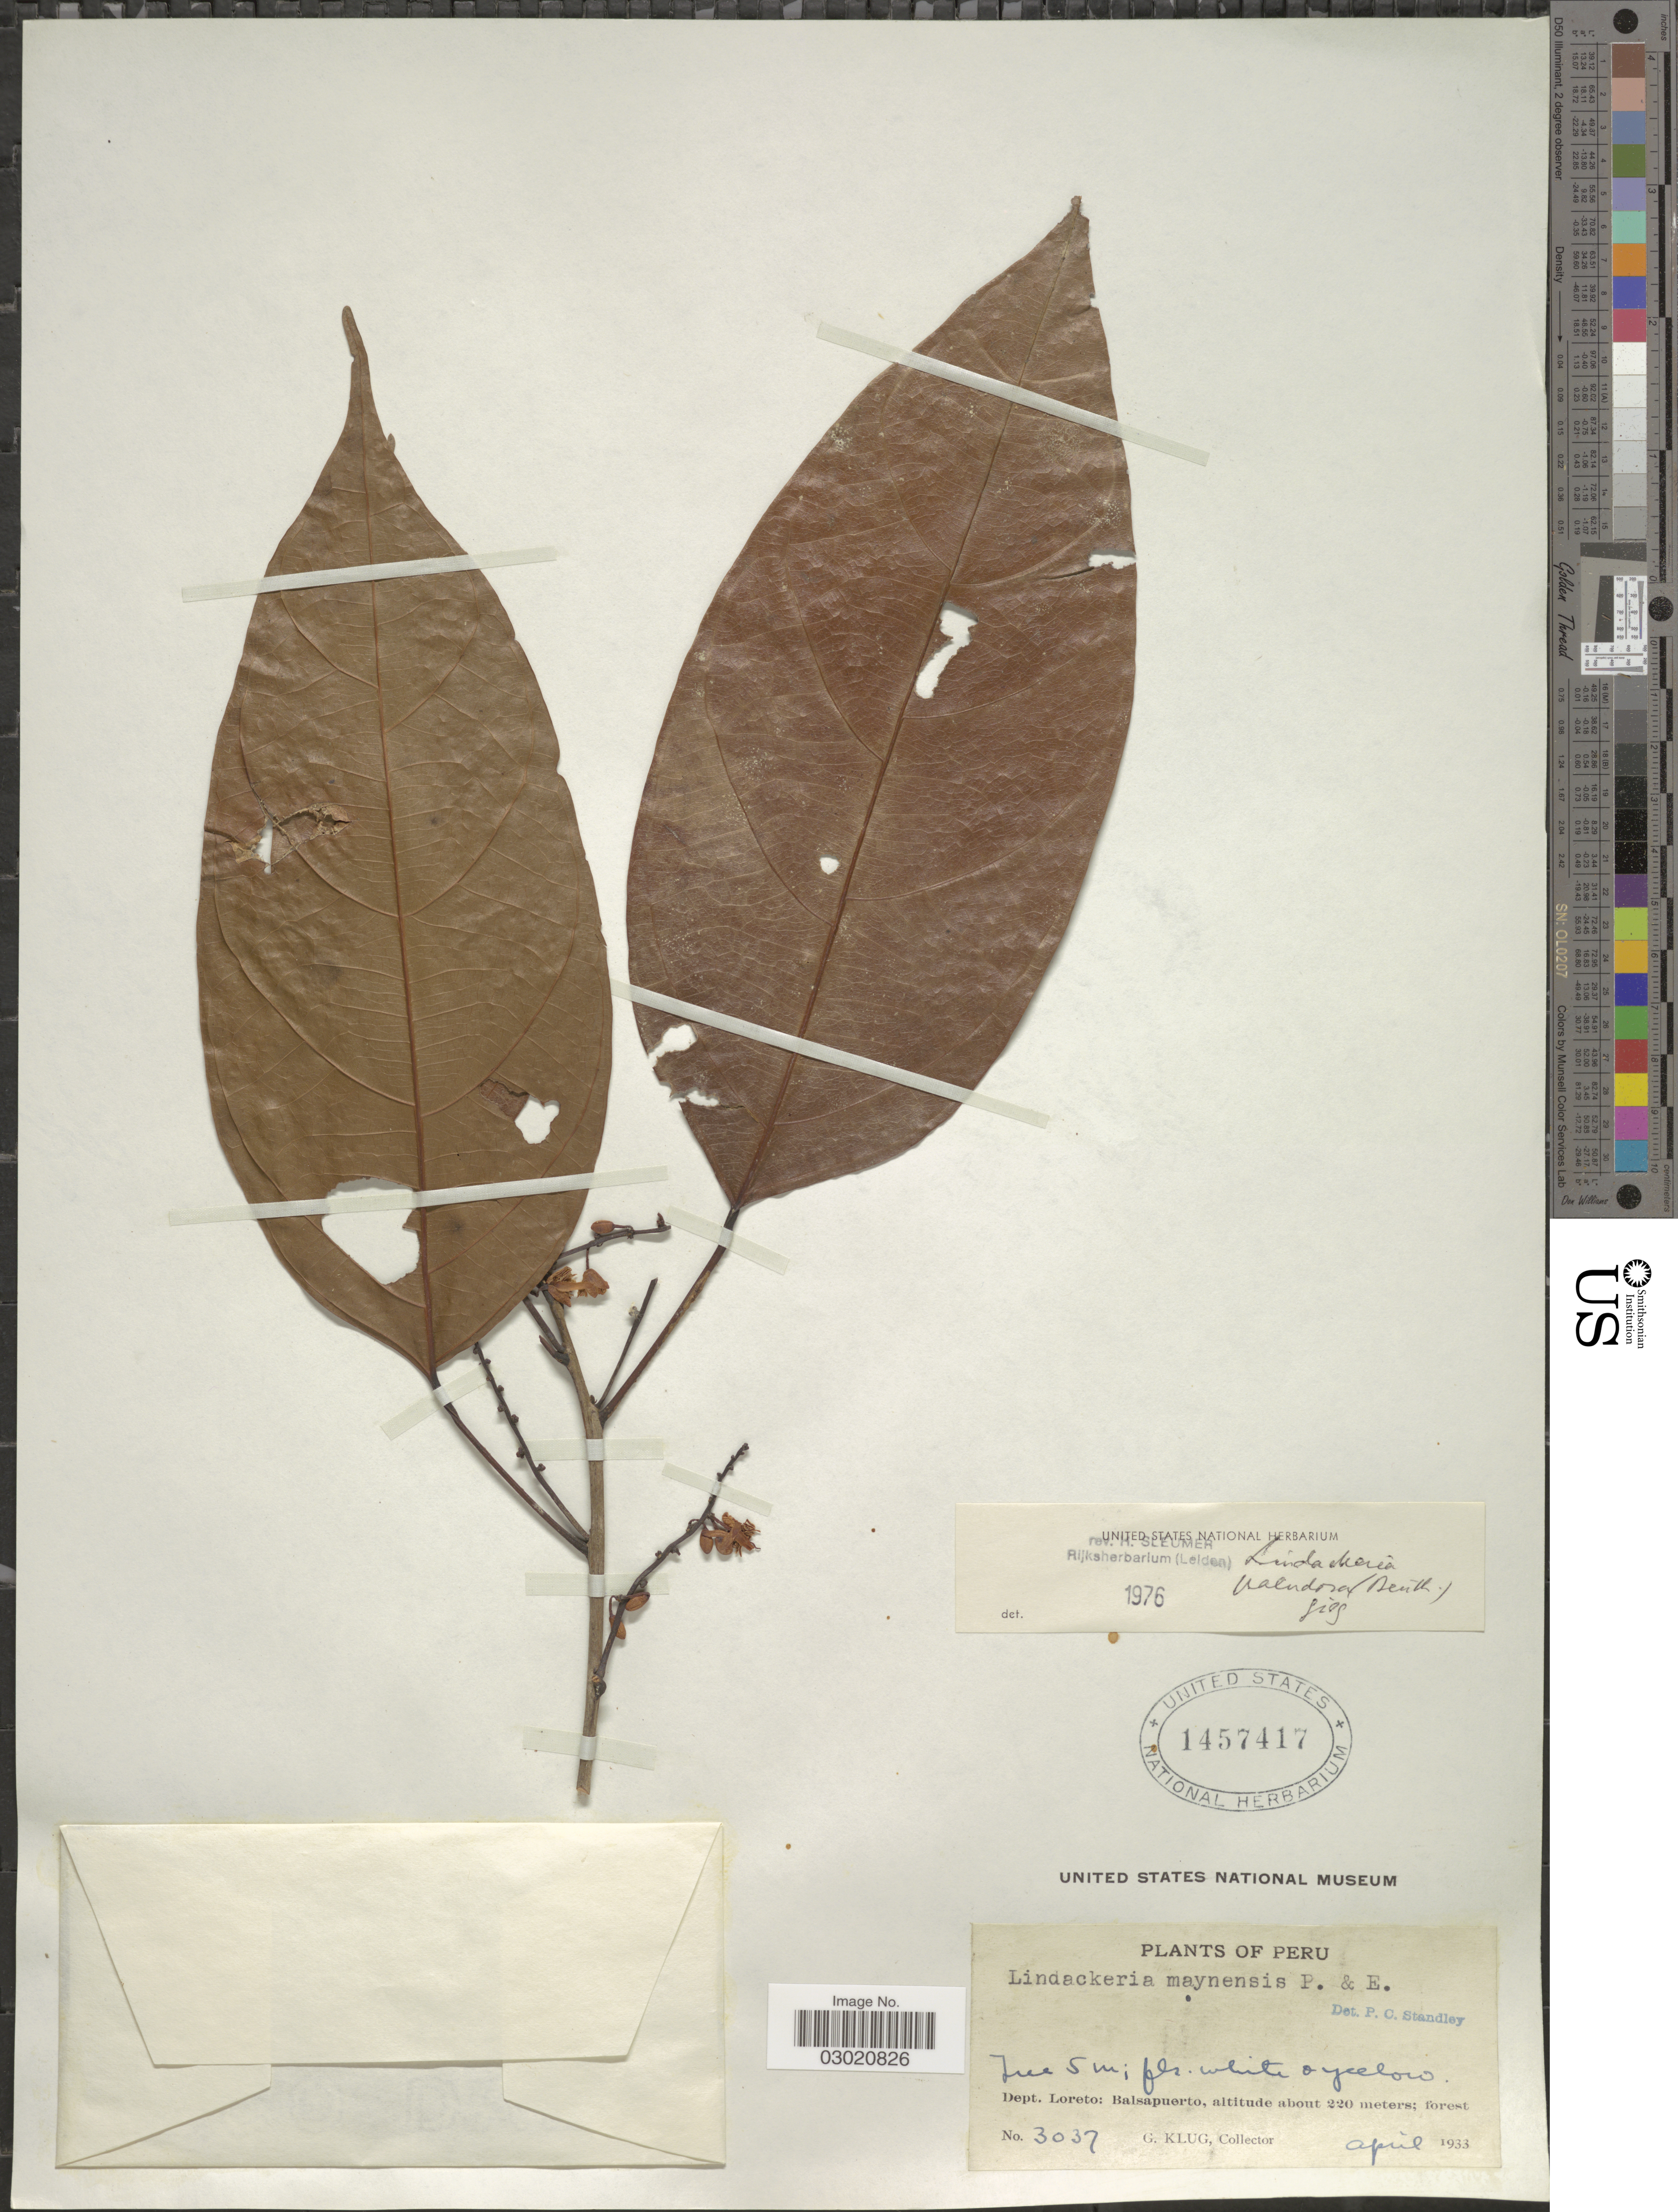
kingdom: Plantae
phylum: Tracheophyta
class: Magnoliopsida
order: Malpighiales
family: Achariaceae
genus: Lindackeria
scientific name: Lindackeria paludosa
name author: (Benth.) Gilg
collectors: G. Klug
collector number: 3037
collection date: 1933-04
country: Peru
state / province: Loreto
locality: Dept. Loreto: Balsapuerto.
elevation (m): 220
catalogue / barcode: US 1457417